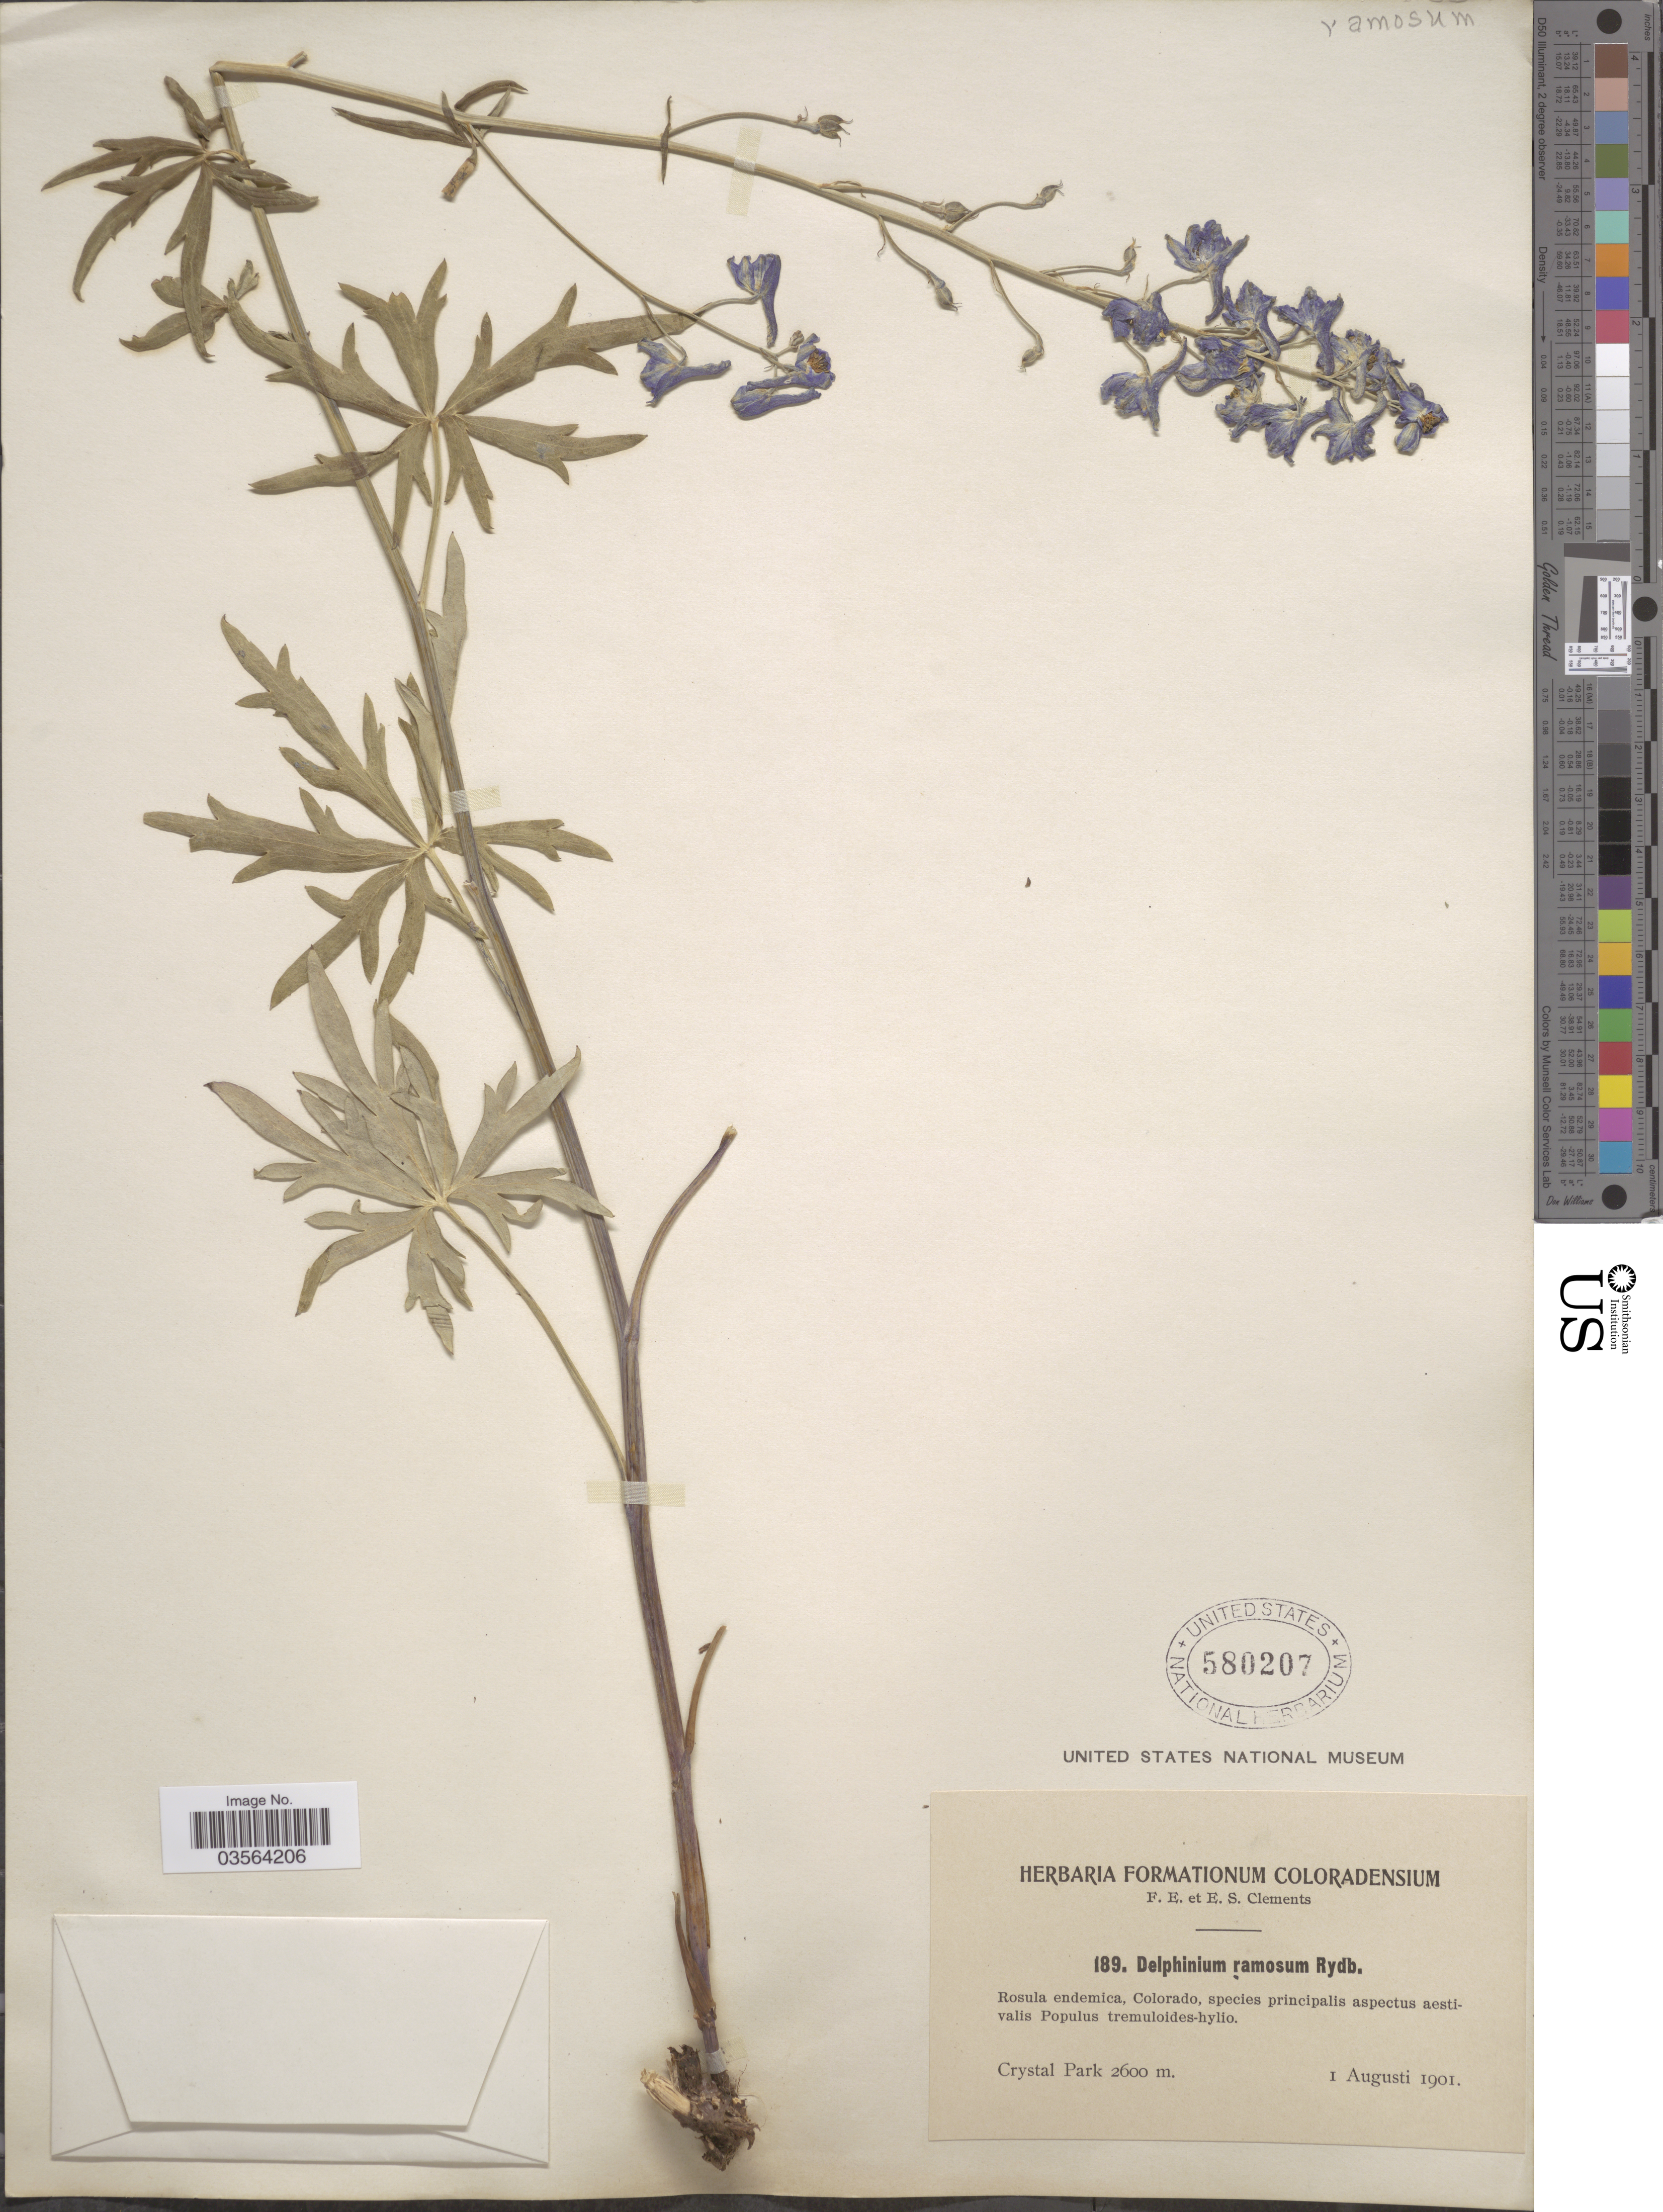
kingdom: Plantae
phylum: Tracheophyta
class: Magnoliopsida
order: Ranunculales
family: Ranunculaceae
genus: Delphinium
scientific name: Delphinium ramosum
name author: Rydb.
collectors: F. E. Clements & E. S. Clements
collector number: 189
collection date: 1901-08-01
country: United States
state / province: Colorado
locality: Crystal Park.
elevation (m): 2600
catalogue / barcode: US 580207